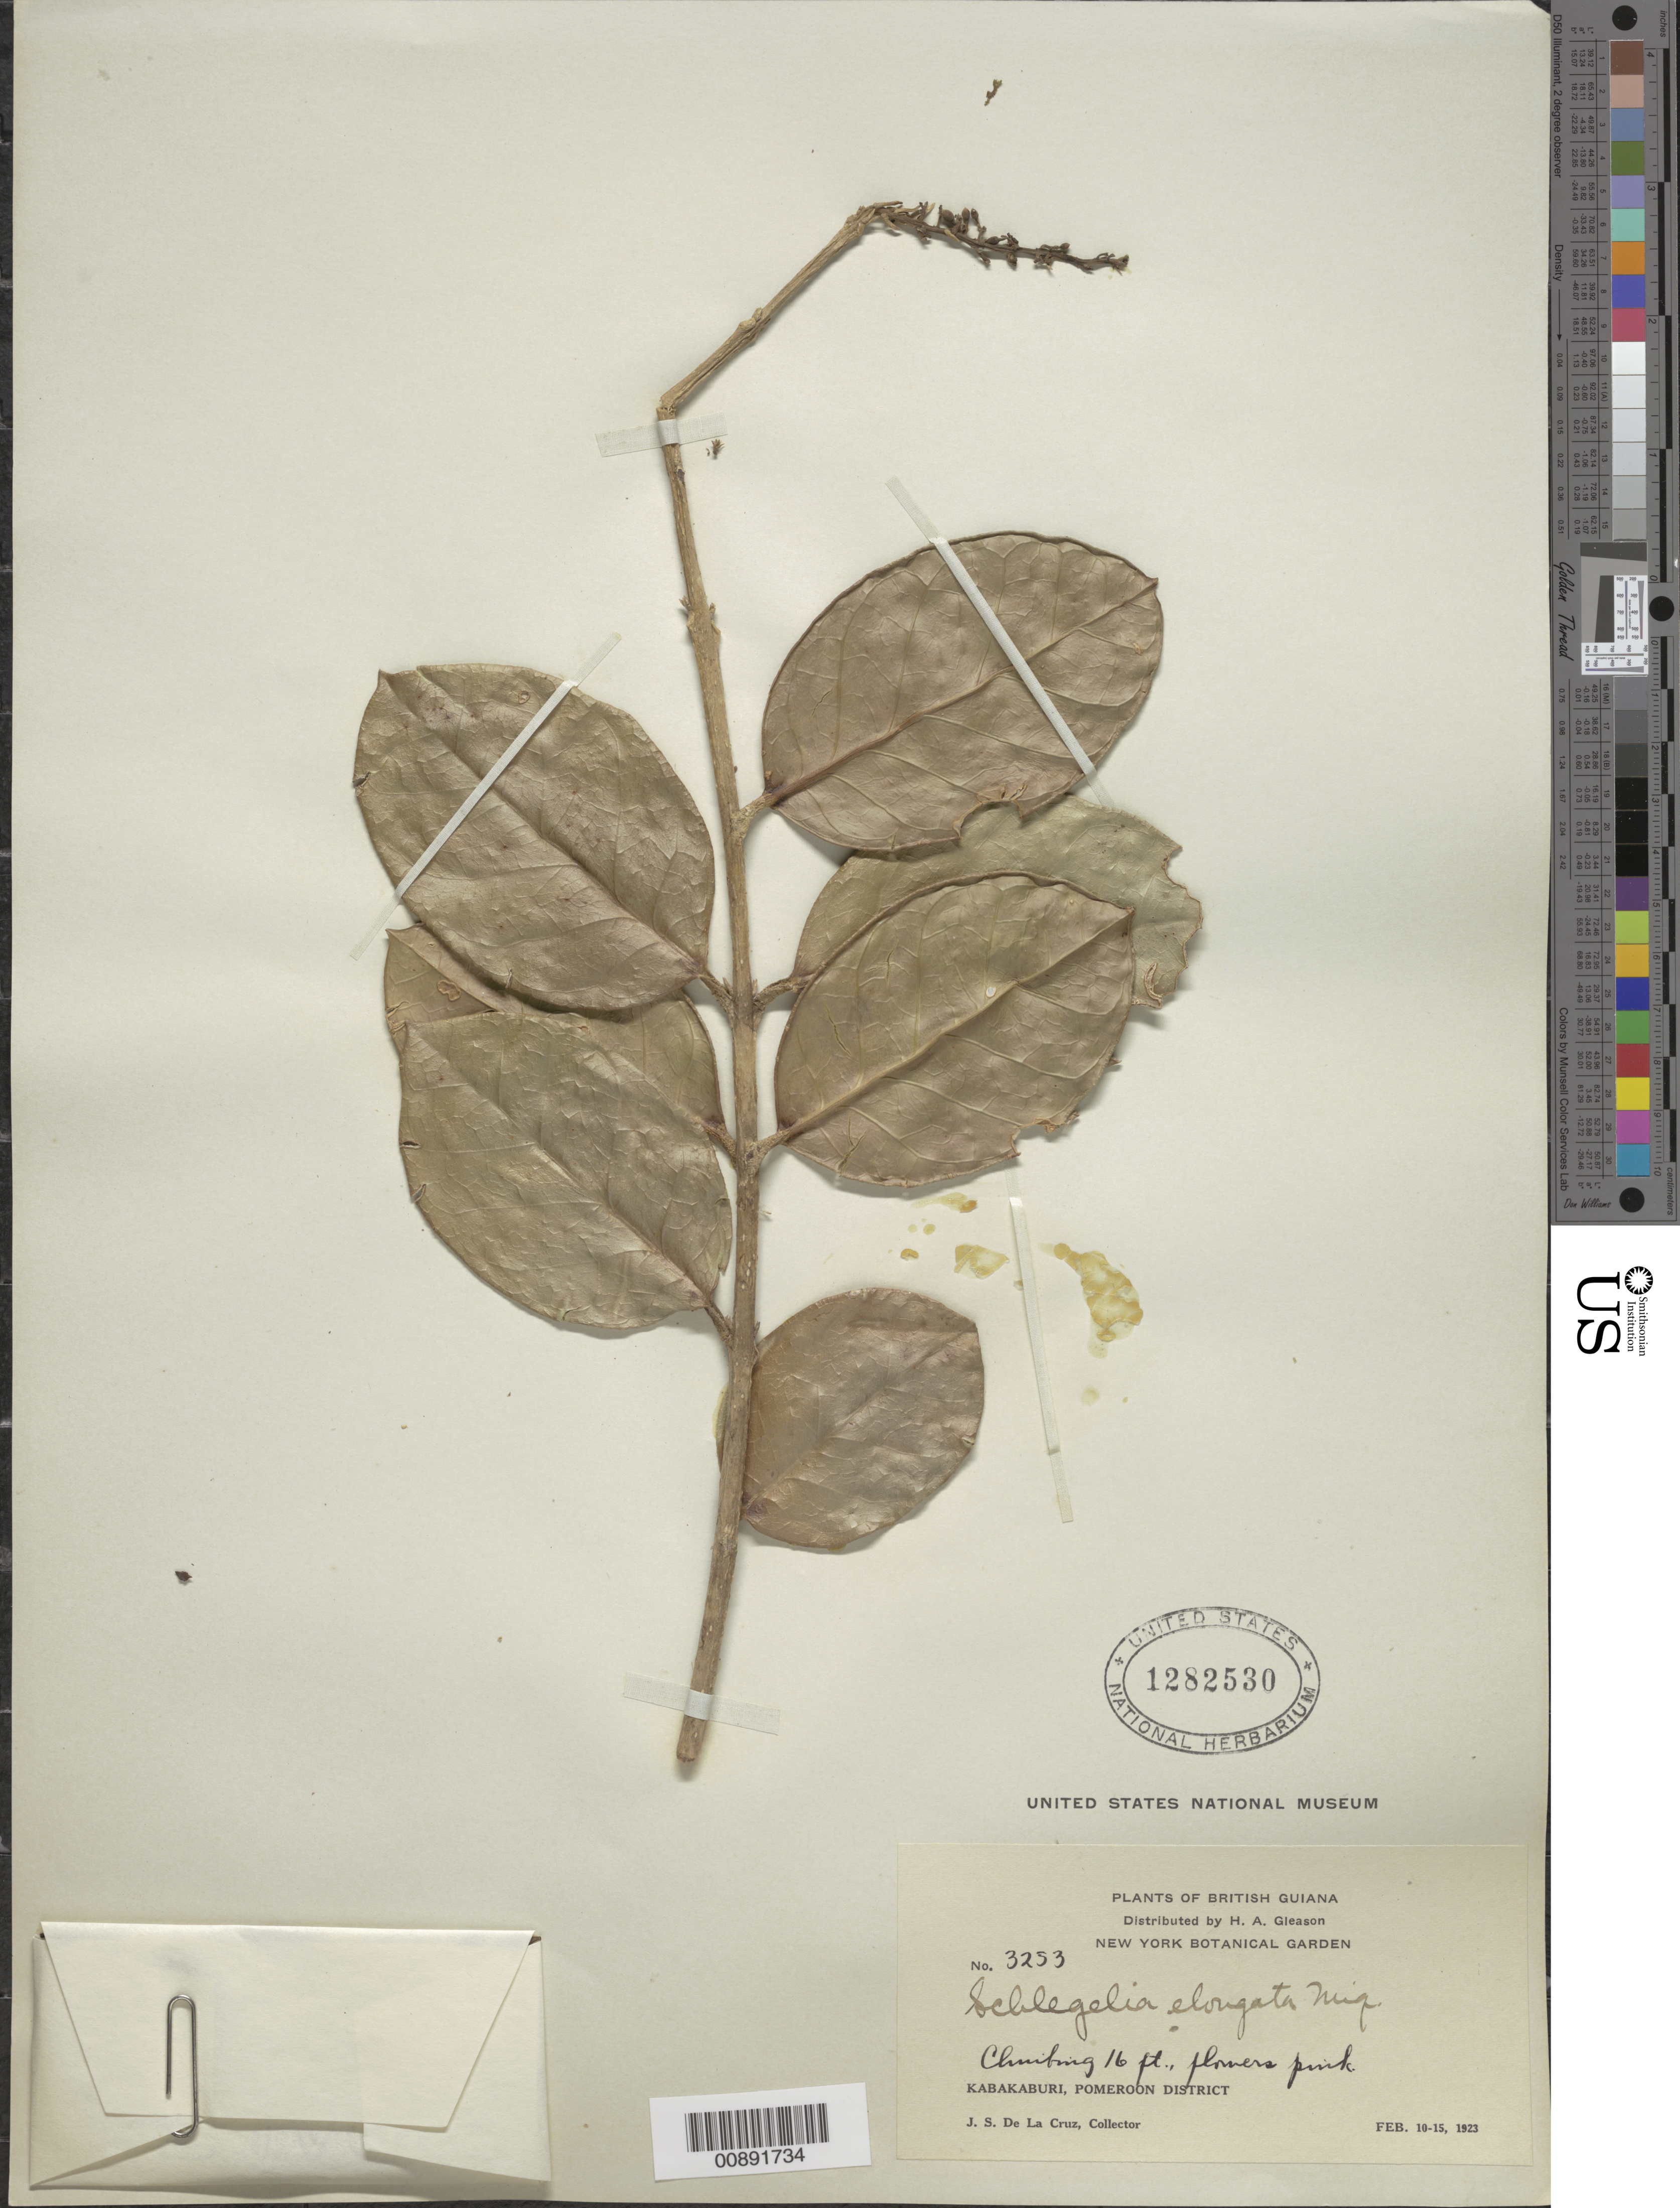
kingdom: Plantae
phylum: Tracheophyta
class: Magnoliopsida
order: Lamiales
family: Schlegeliaceae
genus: Schlegelia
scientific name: Schlegelia elongata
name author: Miq.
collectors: J. S. de la Cruz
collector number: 3253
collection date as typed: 10-Feb-23 to 15-Feb-23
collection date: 1923-02-10/1923-02-15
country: Guyana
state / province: Pomeroon-Supenaam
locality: Kabakaburi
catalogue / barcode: US 1282530